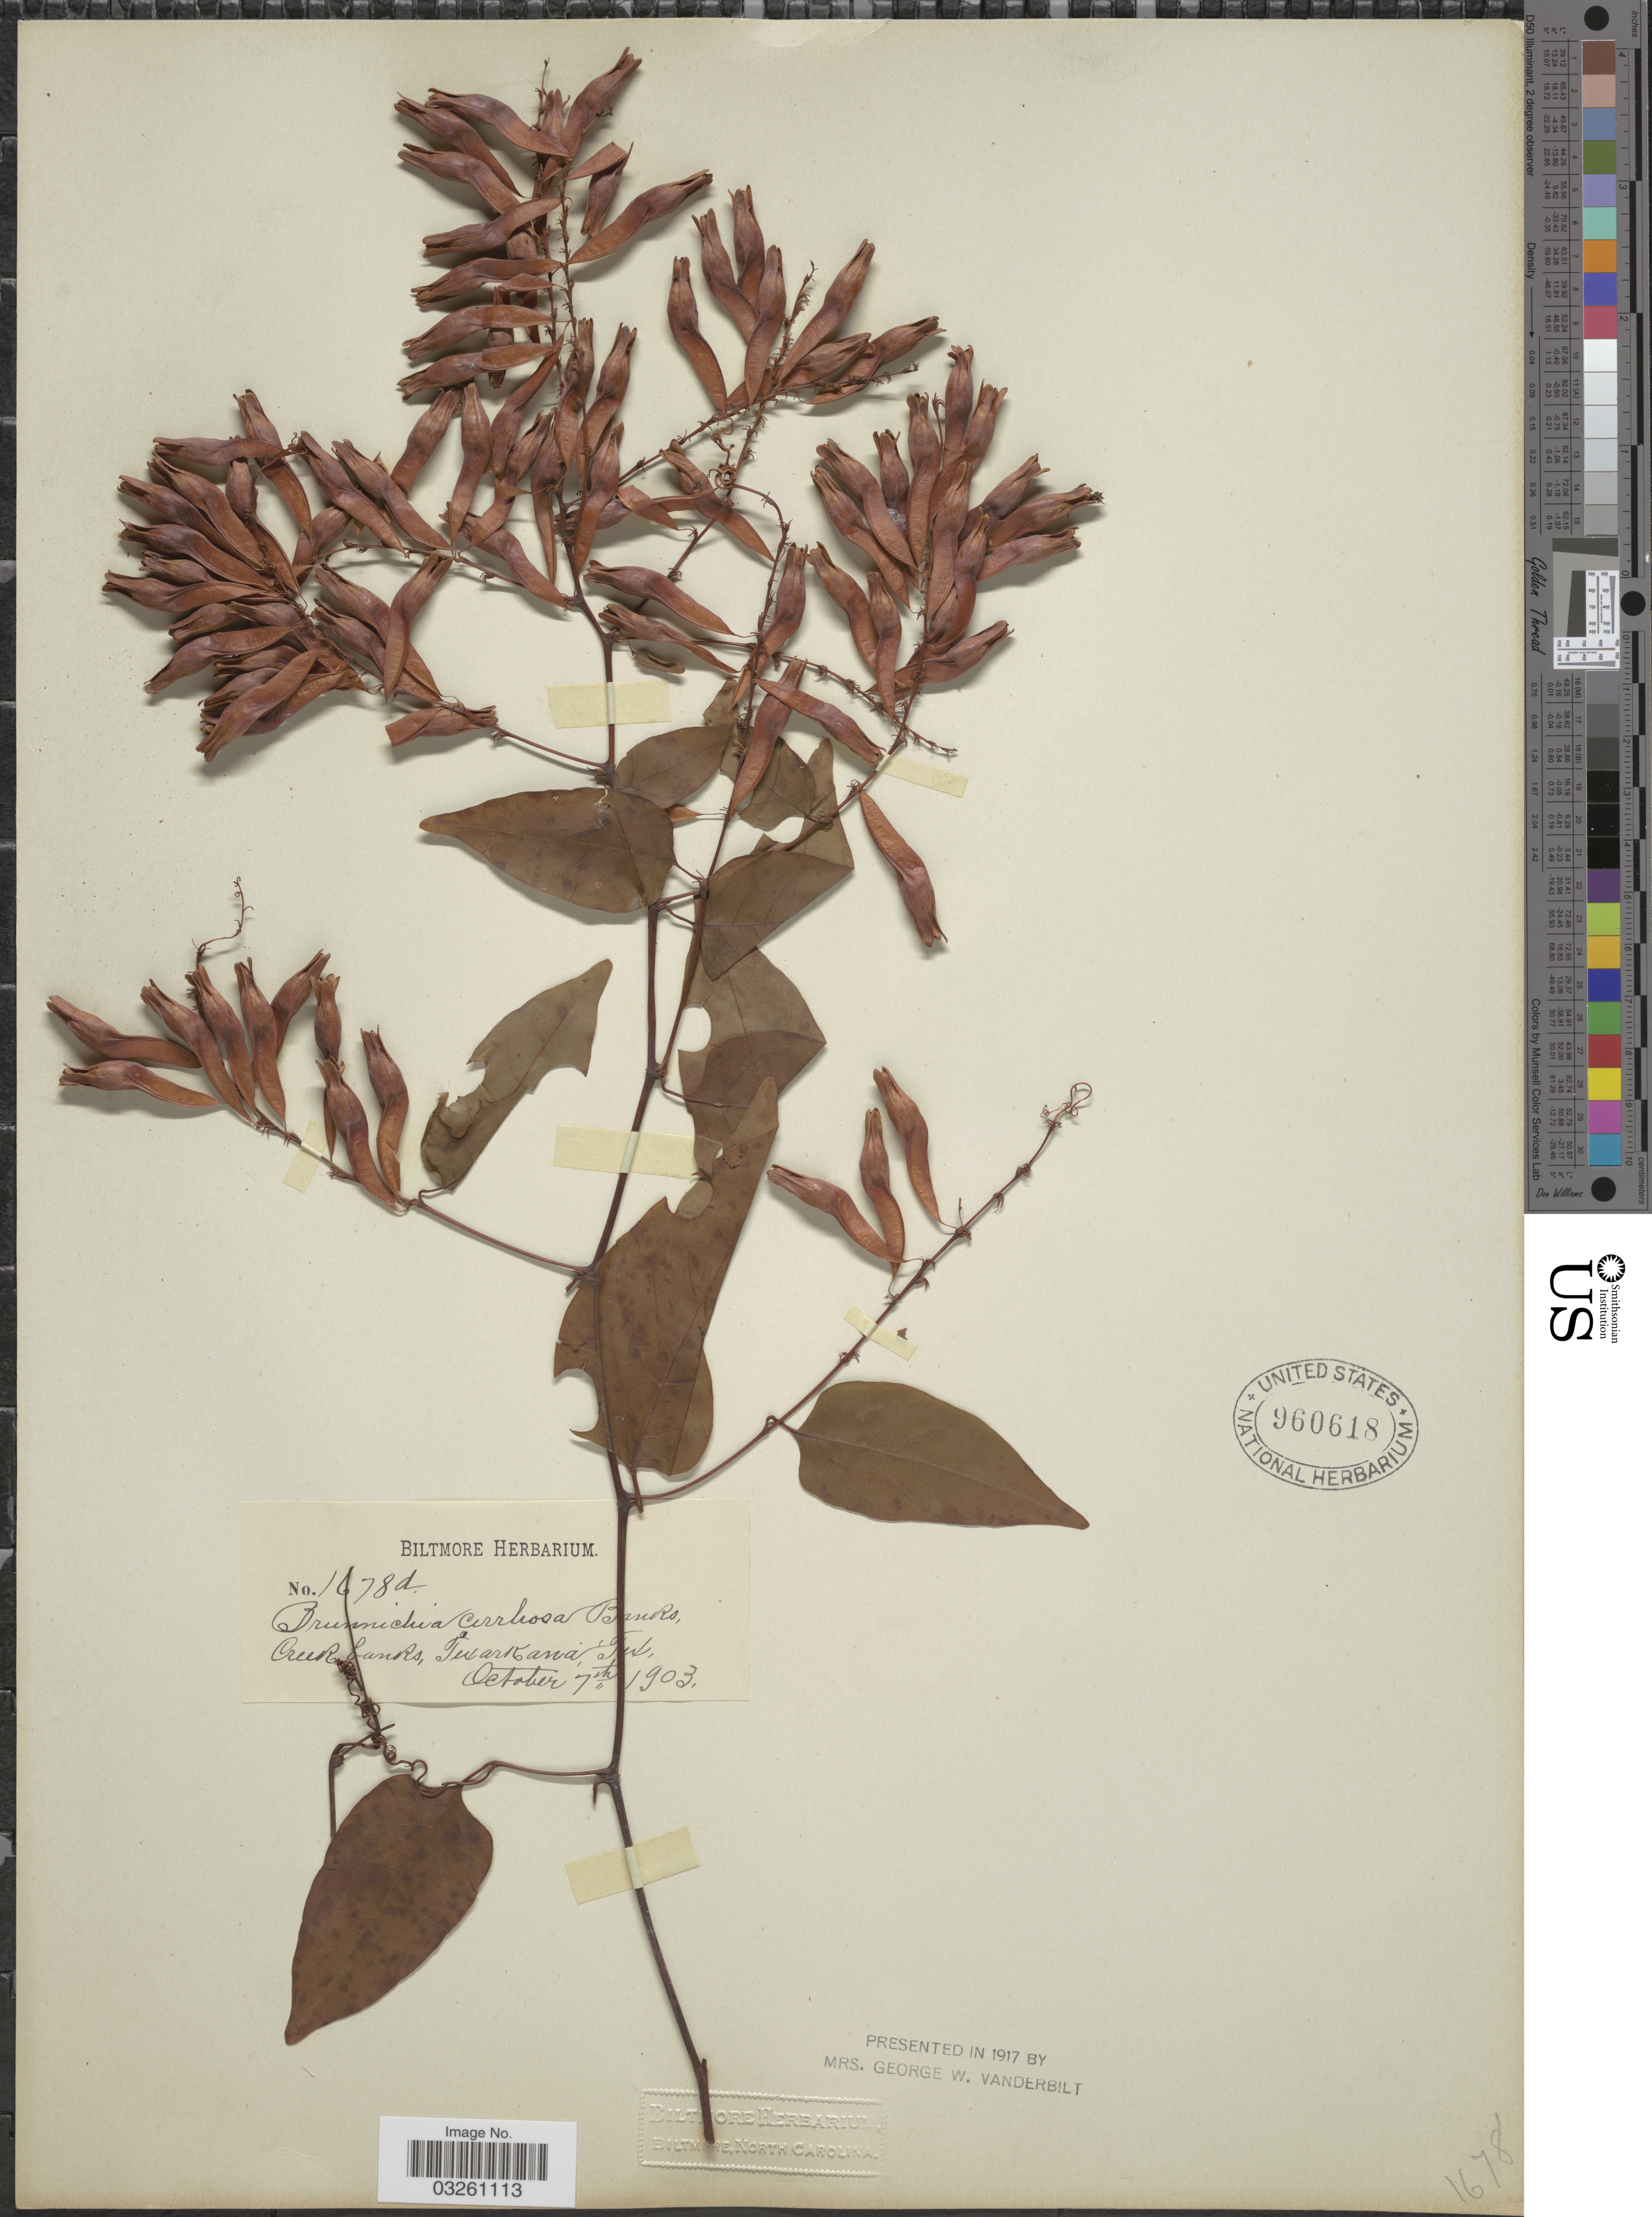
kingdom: Plantae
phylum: Tracheophyta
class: Magnoliopsida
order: Caryophyllales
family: Polygonaceae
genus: Brunnichia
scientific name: Brunnichia cirrhosa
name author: Gaertn.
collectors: ex herb. Biltmore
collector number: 1678d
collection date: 1903-10-07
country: United States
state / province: Texas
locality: Creek banks, Texarkana.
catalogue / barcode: US 960618